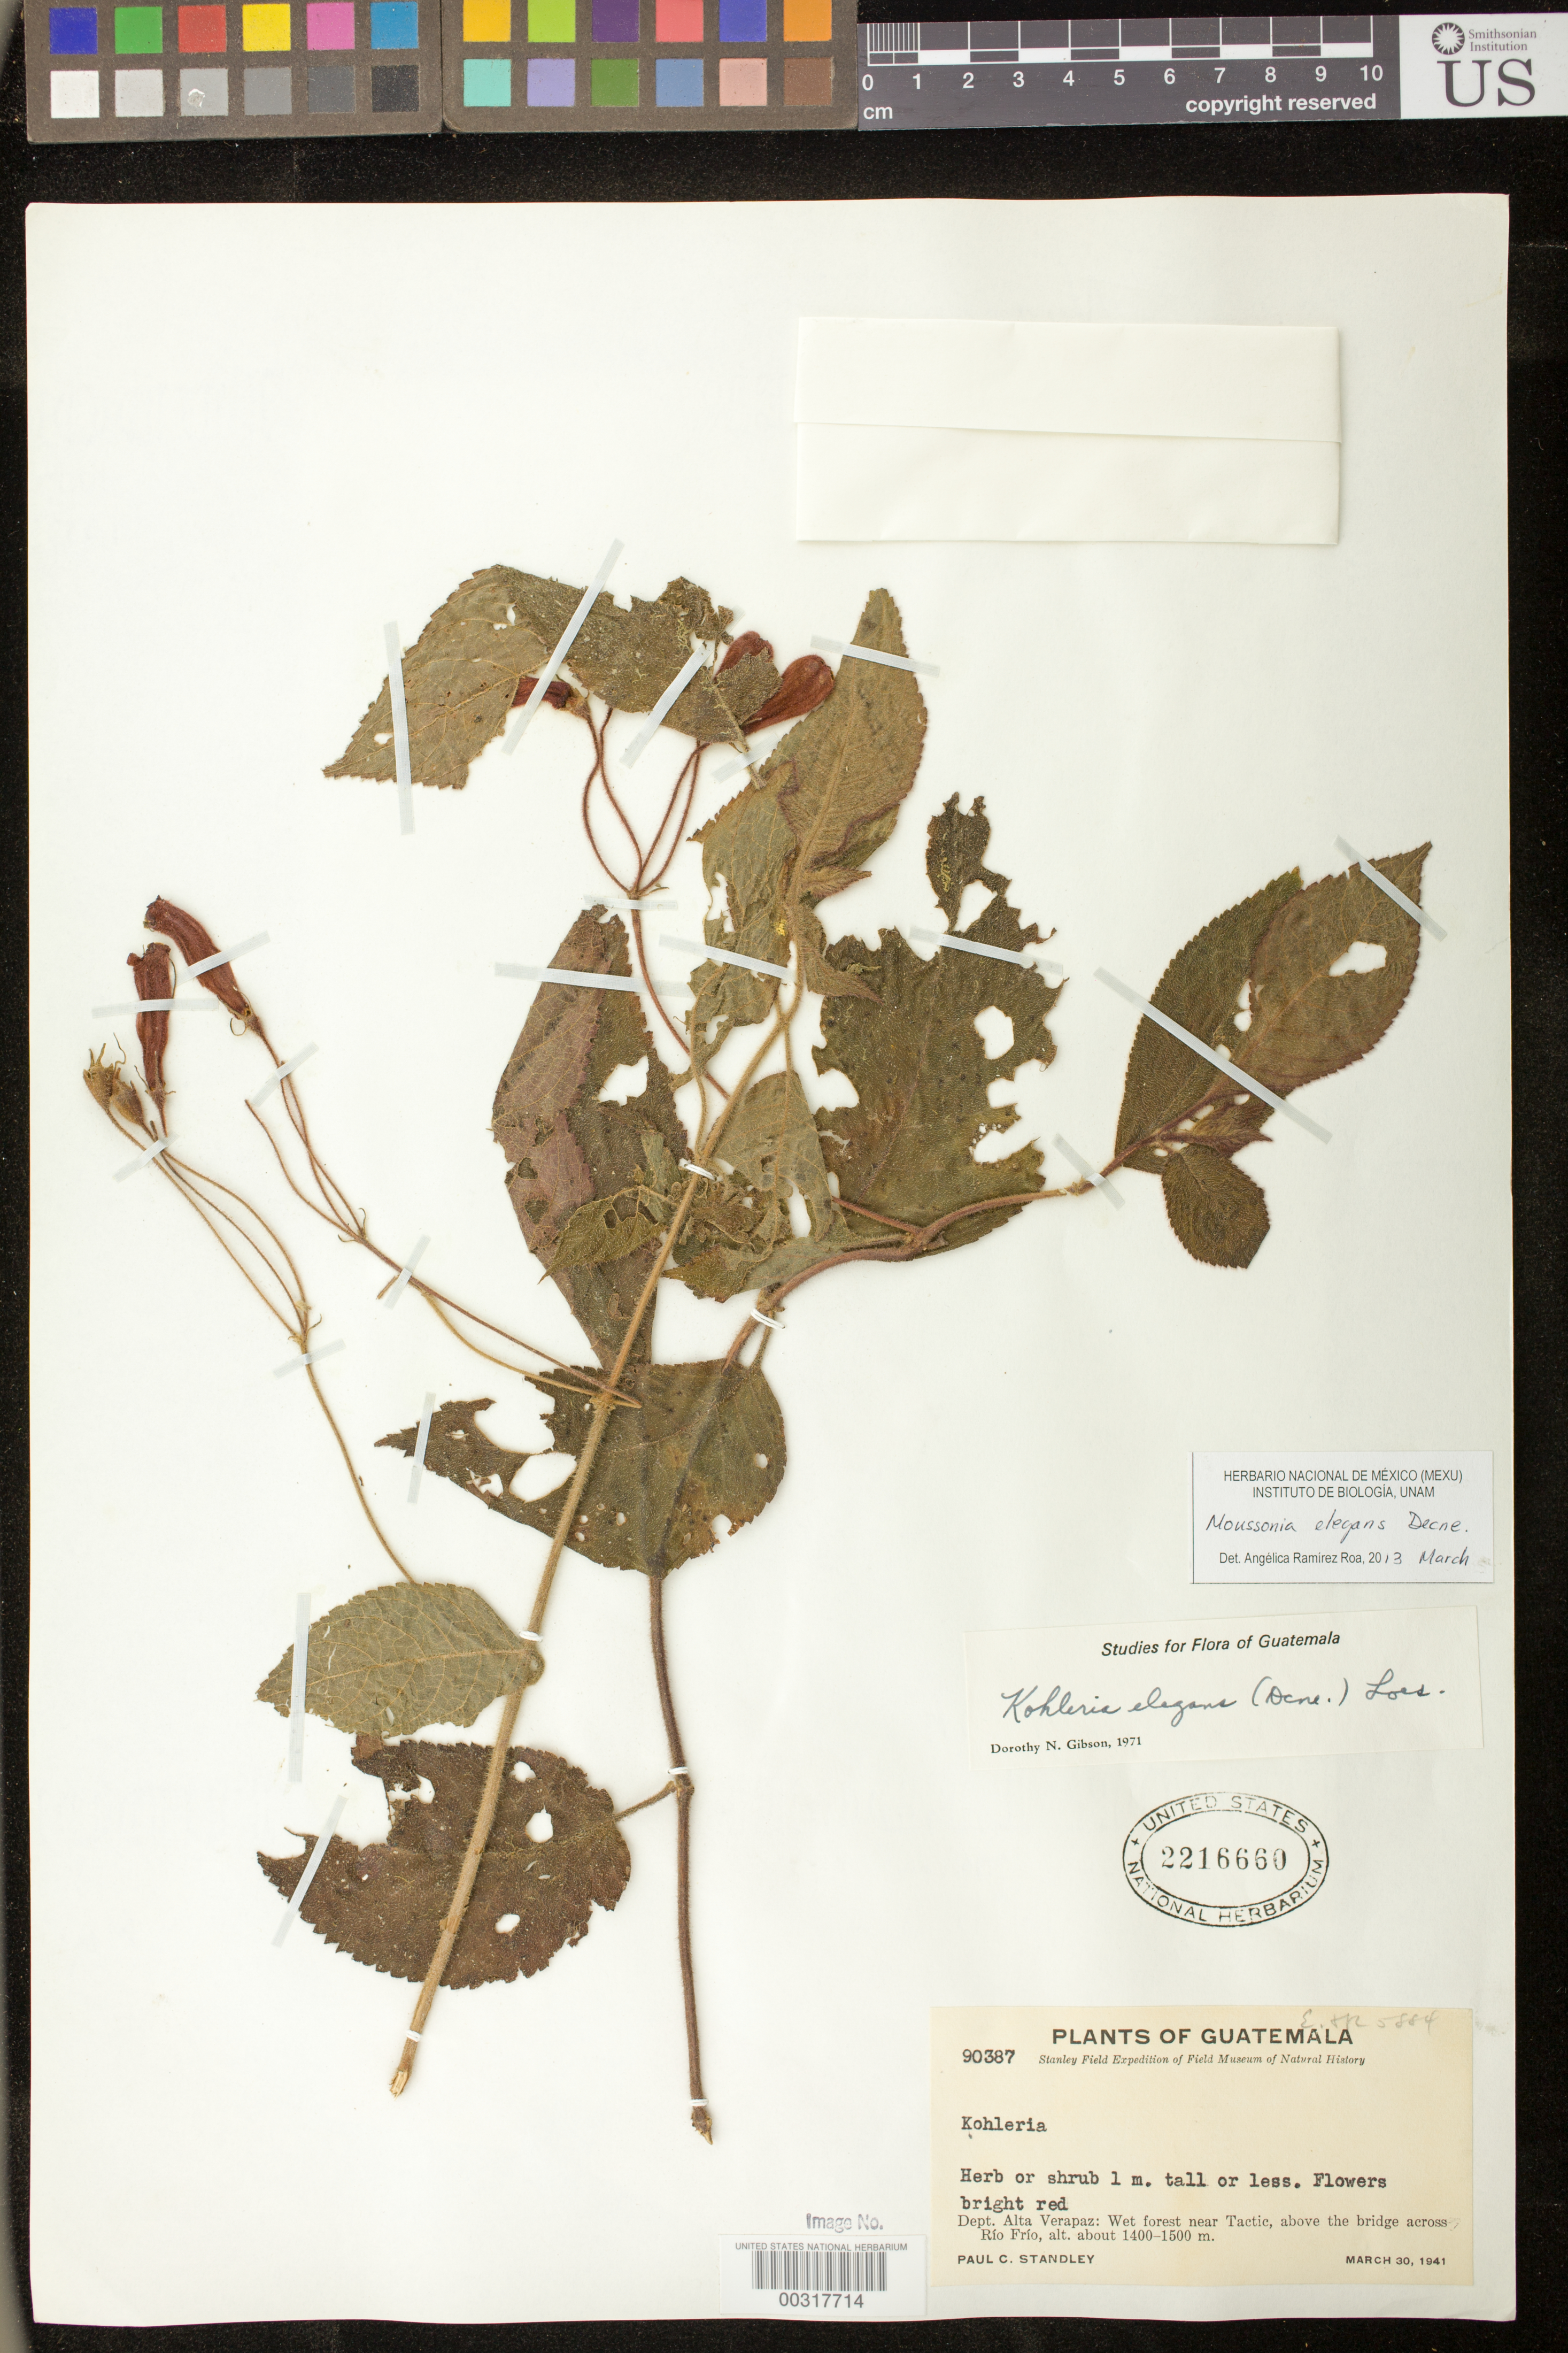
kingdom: Plantae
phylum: Tracheophyta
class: Magnoliopsida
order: Lamiales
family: Gesneriaceae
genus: Moussonia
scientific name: Moussonia elegans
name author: Decne.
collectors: P. C. Standley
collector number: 90387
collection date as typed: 30 Mar 1941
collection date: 1941-03-30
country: Guatemala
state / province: Alta Verapaz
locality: Near Tactic, above the bridge across Rio Frio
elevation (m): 1400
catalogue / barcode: US 2216660